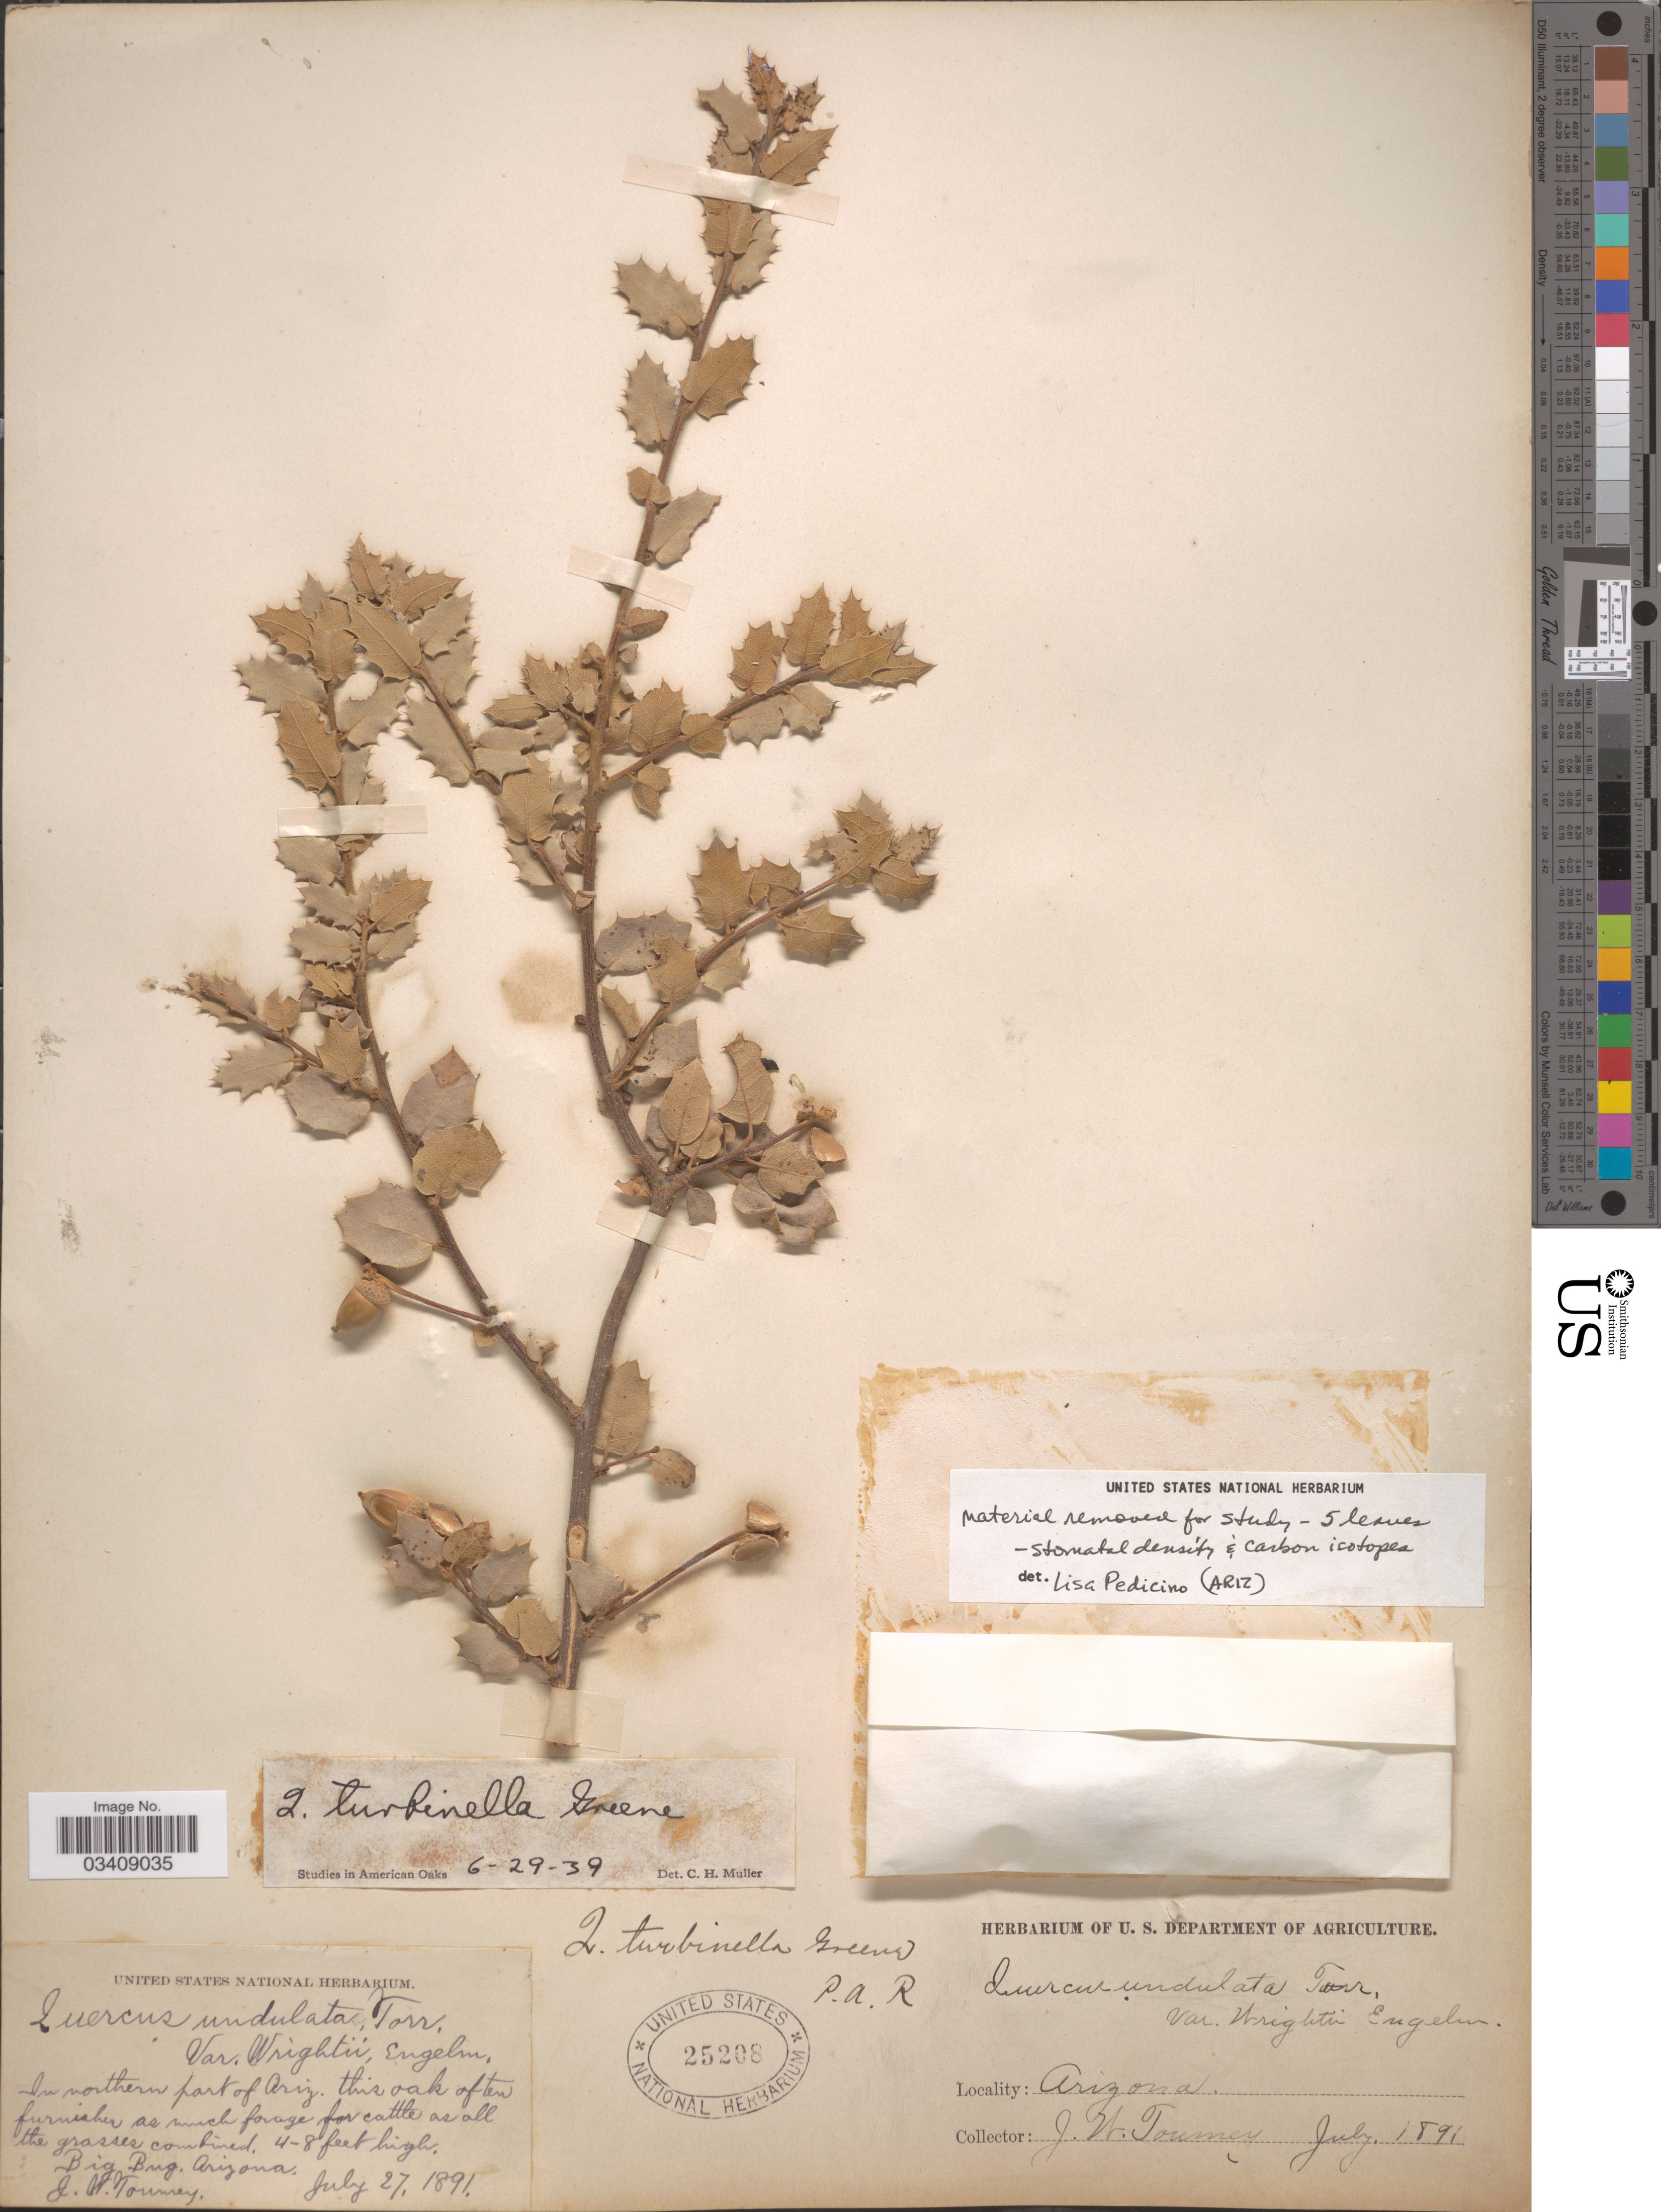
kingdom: Plantae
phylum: Tracheophyta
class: Magnoliopsida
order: Fagales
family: Fagaceae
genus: Quercus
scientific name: Quercus turbinella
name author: Greene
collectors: J. W. Toumey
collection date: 1891-07-27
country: United States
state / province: Arizona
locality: In northern part of Ariz. Big Bug.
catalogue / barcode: US 25208